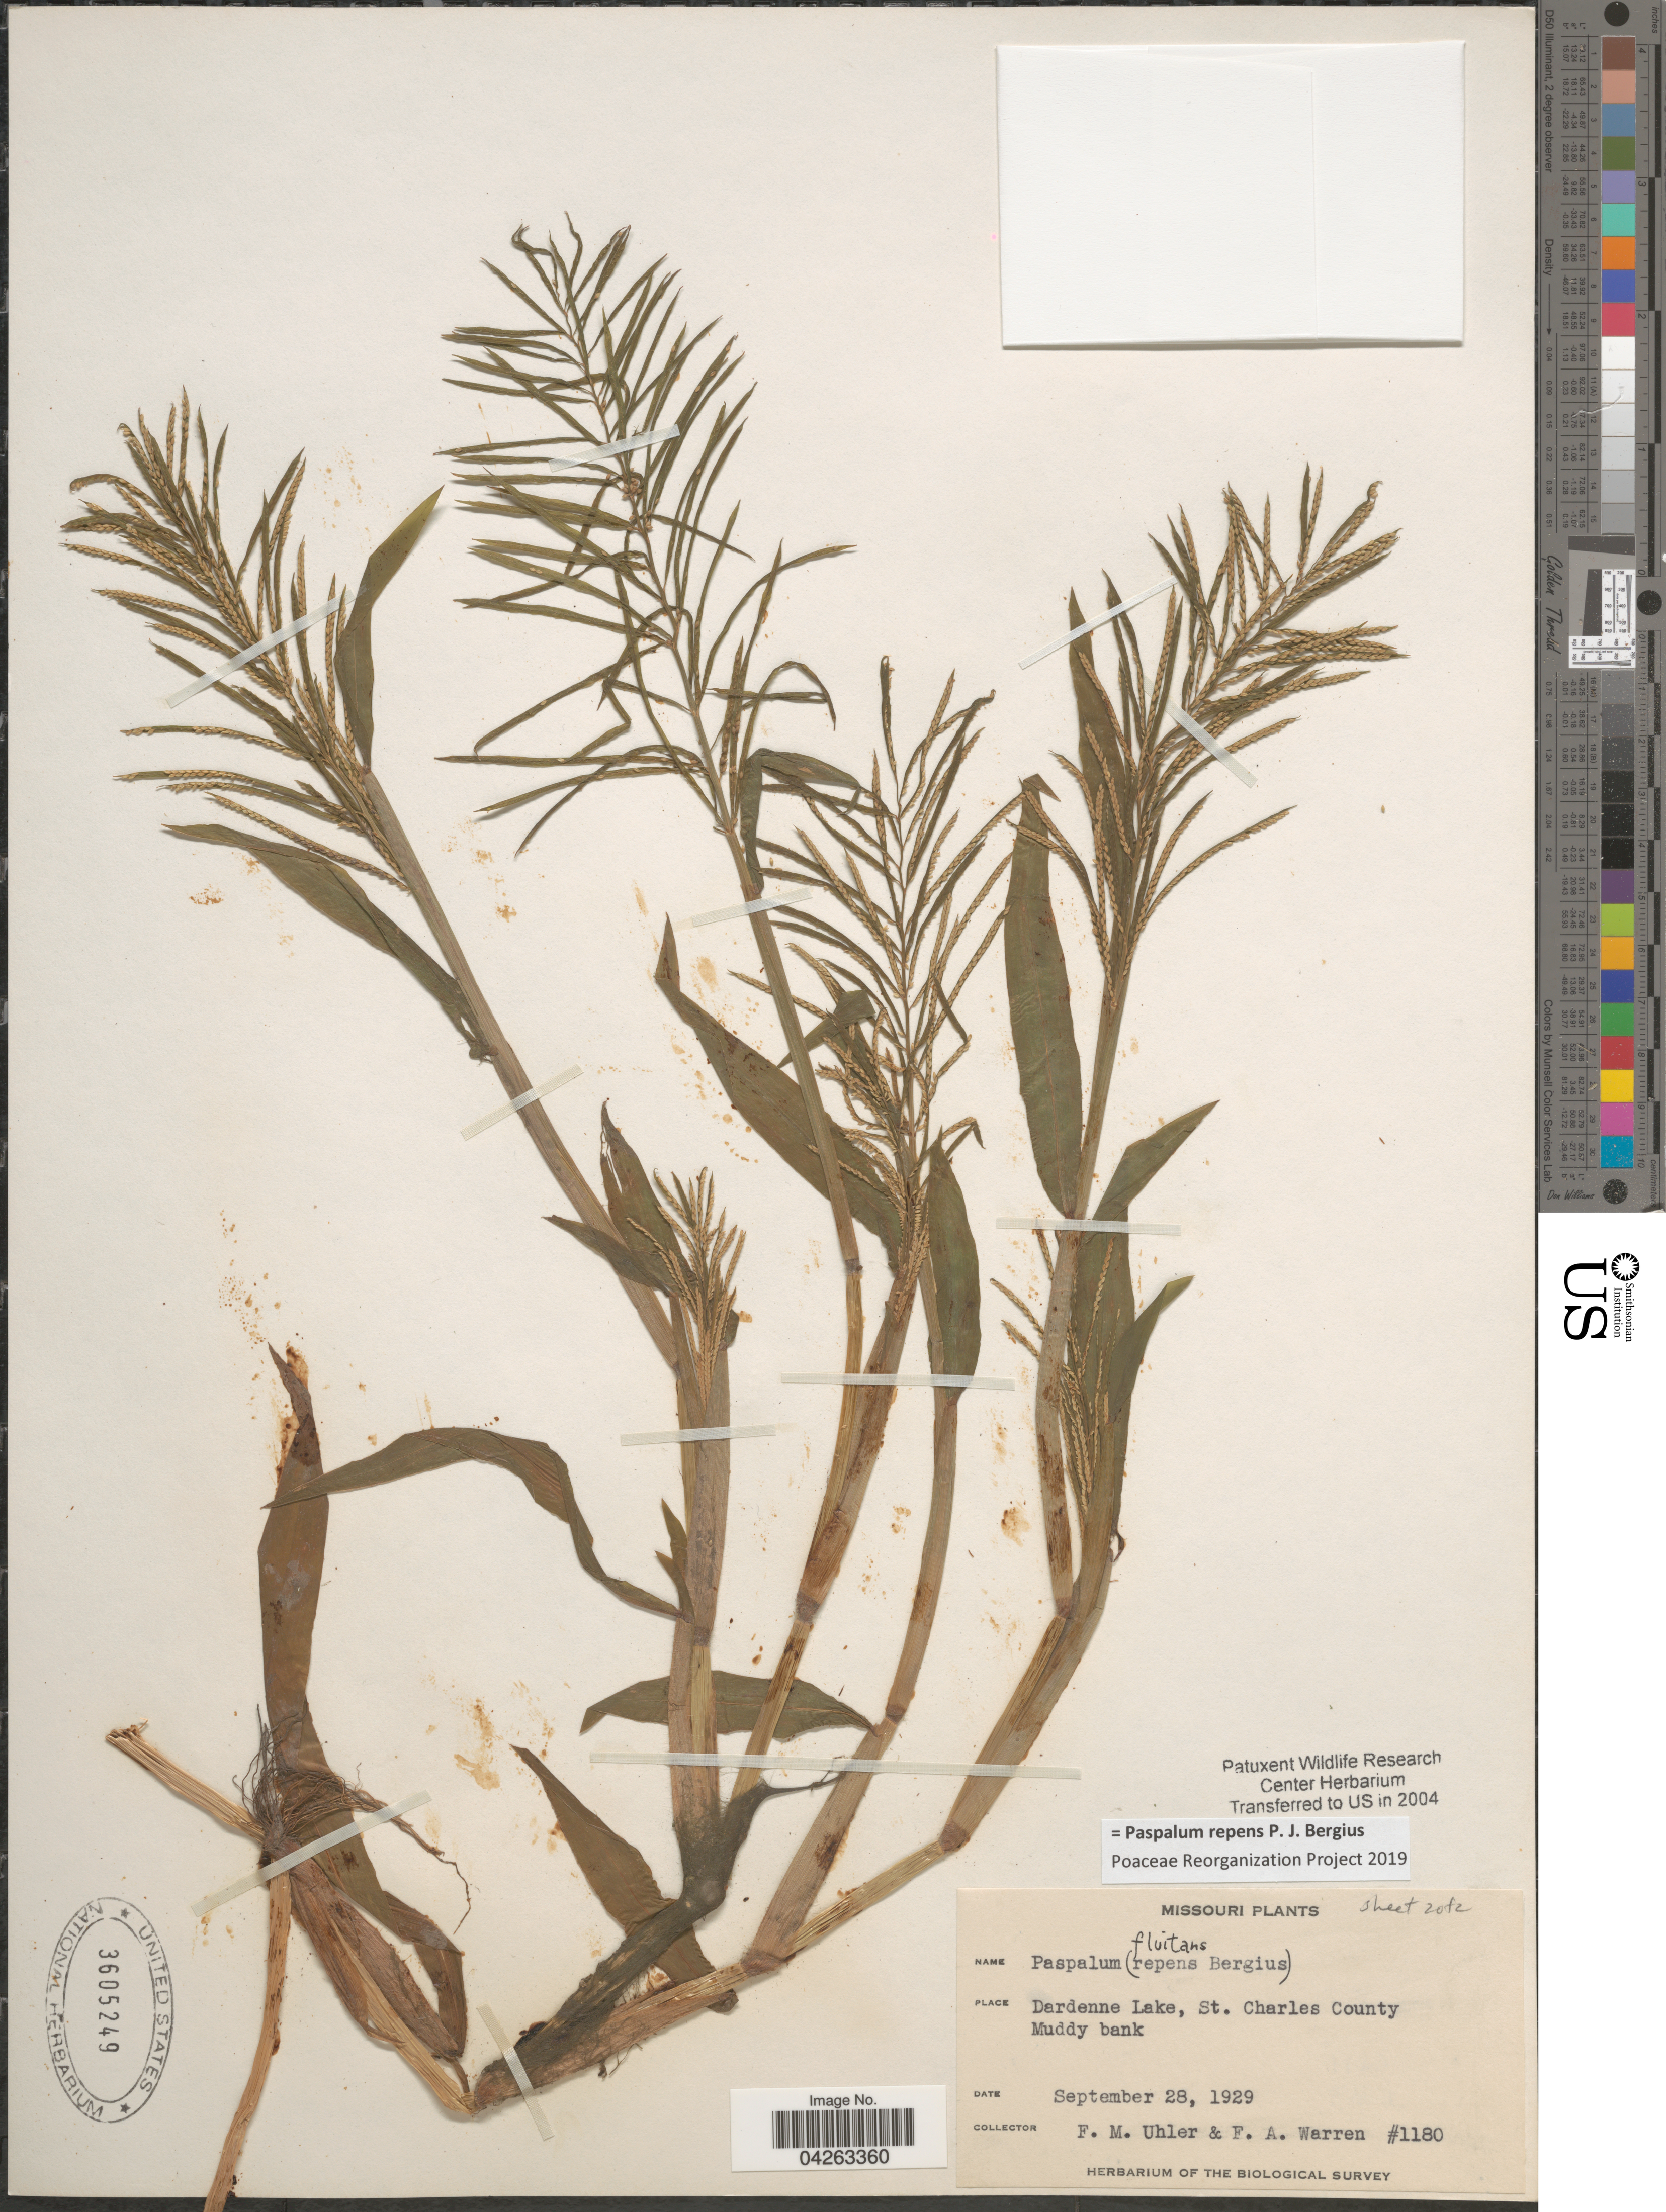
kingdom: Plantae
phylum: Tracheophyta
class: Liliopsida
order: Poales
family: Poaceae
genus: Paspalum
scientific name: Paspalum repens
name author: P.J. Bergius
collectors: F. M. Uhler & F. Warren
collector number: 1180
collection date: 1929-09-28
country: United States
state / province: Missouri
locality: Dardenne Lake, St. Charles County. Muddy bank. The Biological Survey.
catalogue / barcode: US 3605249